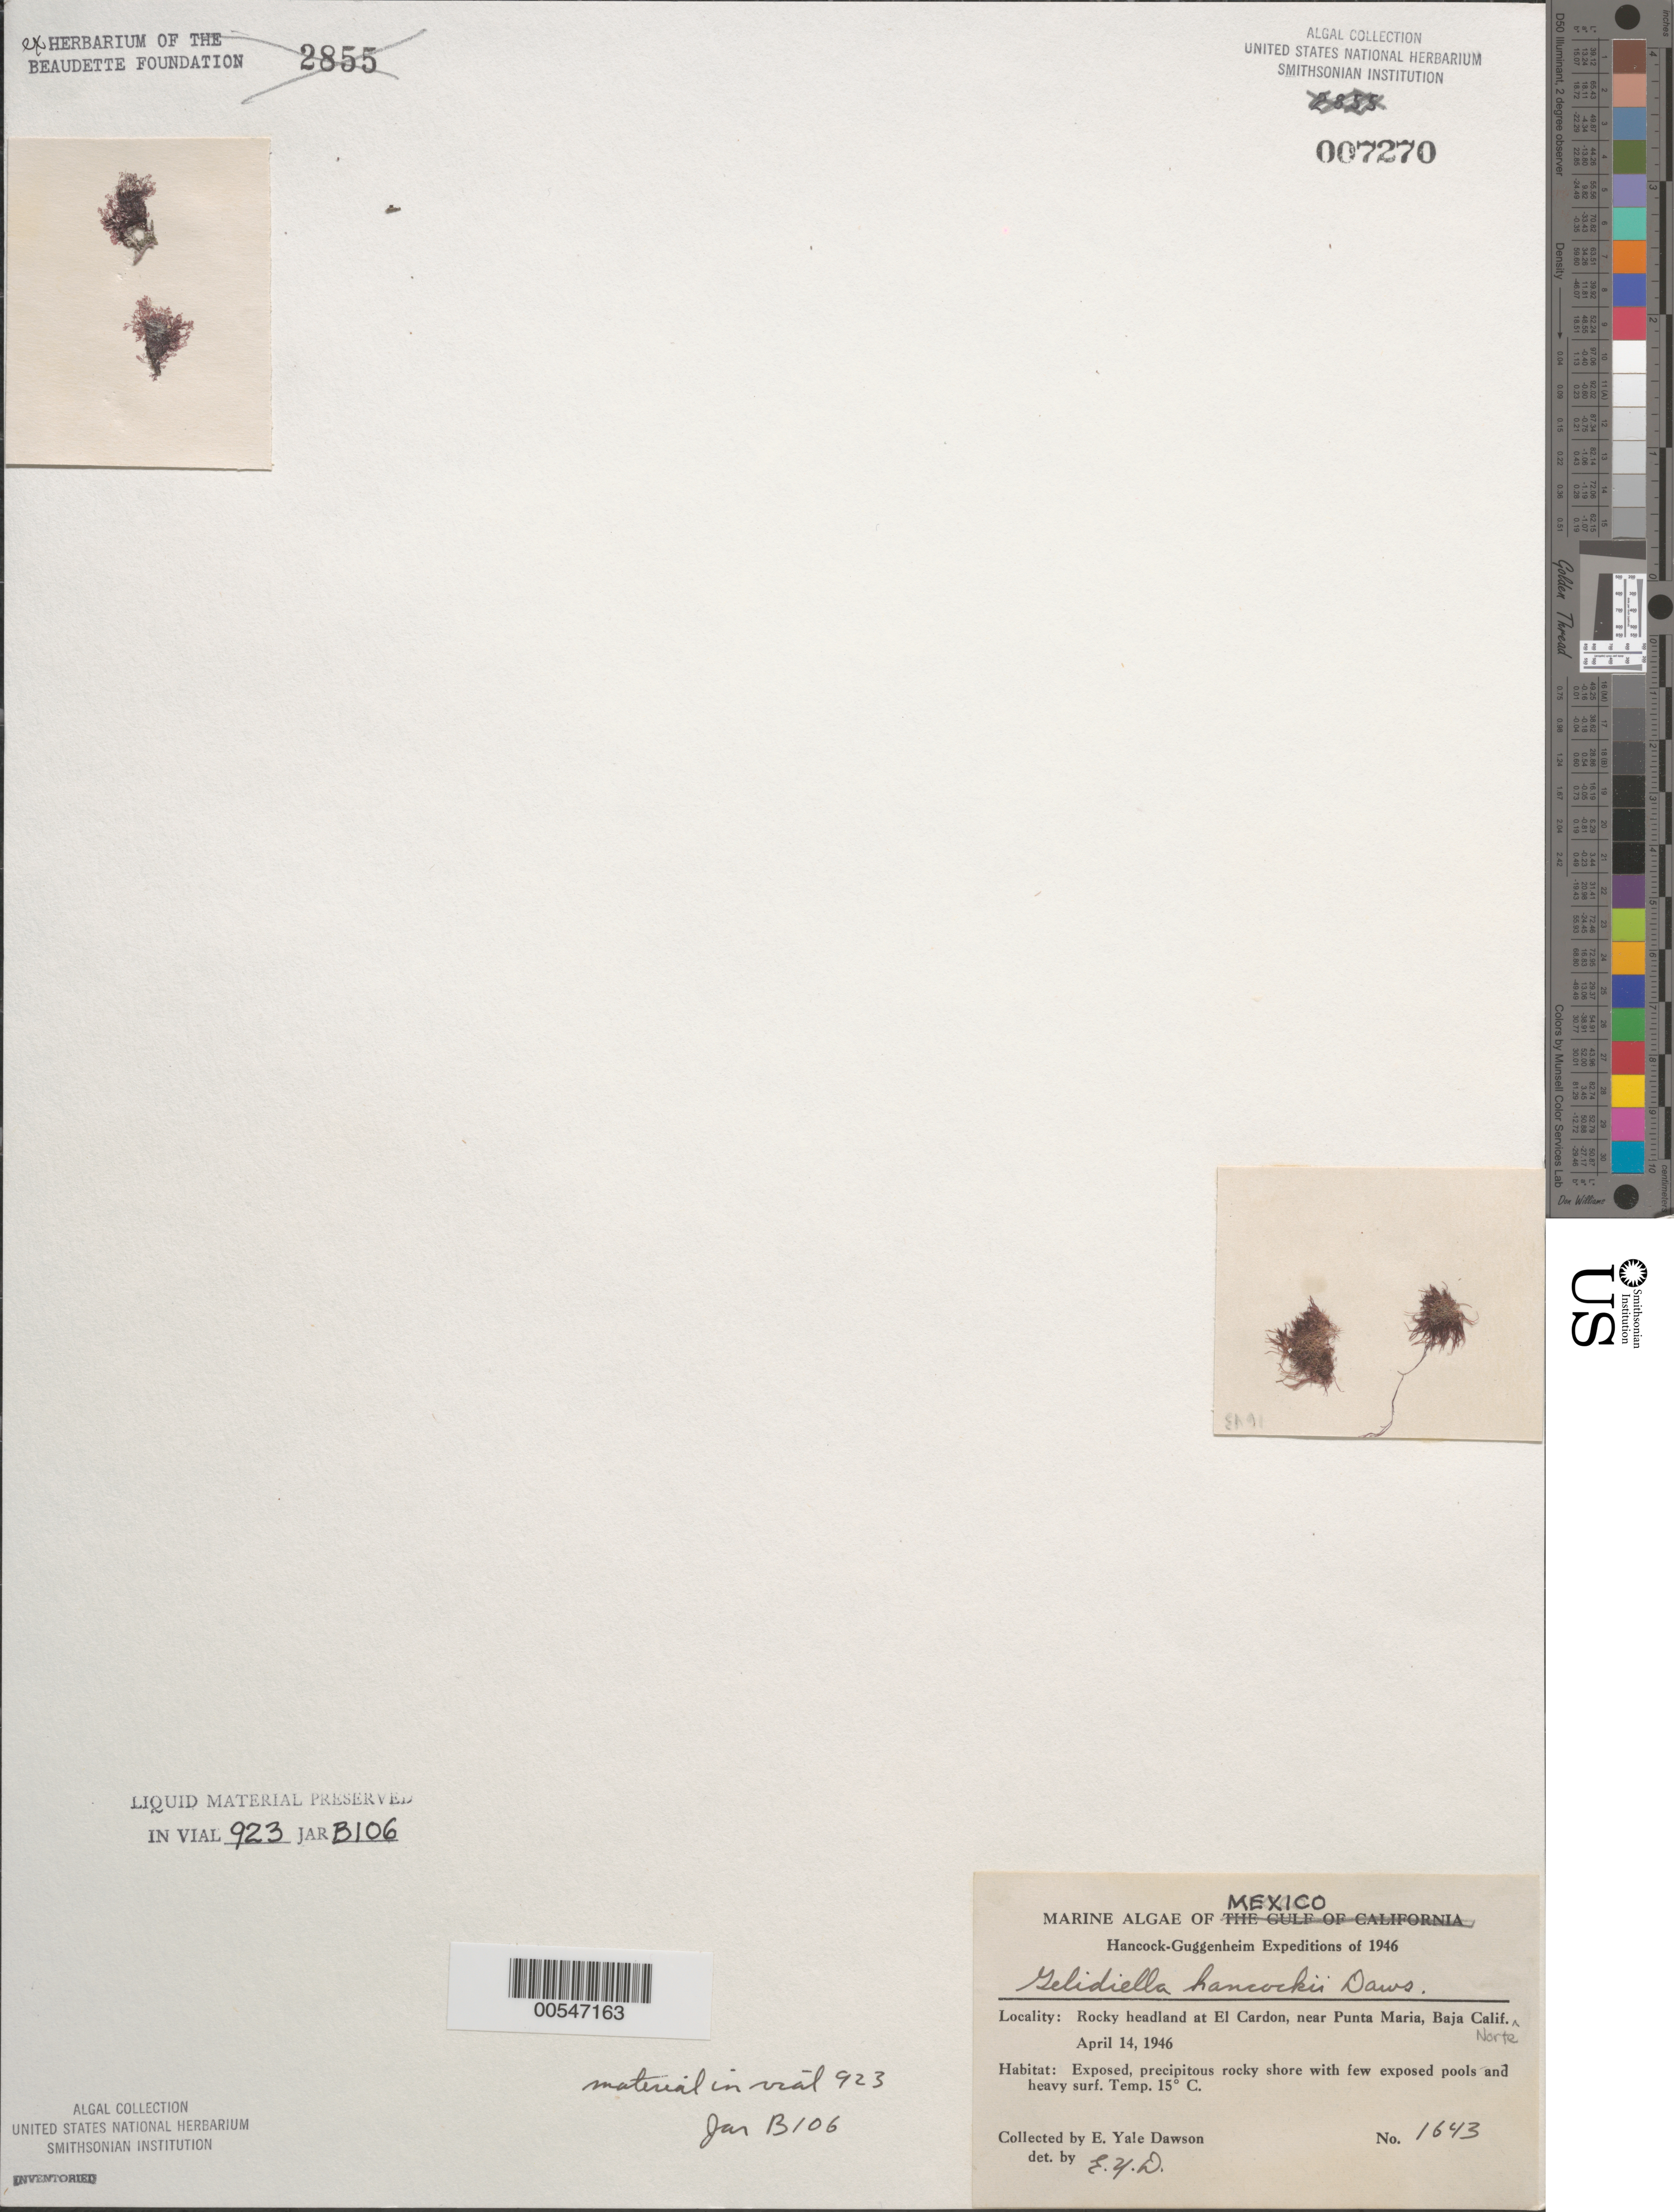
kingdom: Plantae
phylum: Rhodophyta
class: Florideophyceae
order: Gelidiales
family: Gelidiellaceae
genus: Gelidiella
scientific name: Gelidiella hancockii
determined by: Dawson, E. Y.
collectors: E. Y. Dawson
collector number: EYD 1643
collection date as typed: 14 Apr 1946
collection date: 1946-04-14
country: Mexico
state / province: Baja California Sur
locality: El Cardon, near Punta Maria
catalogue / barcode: US 7270